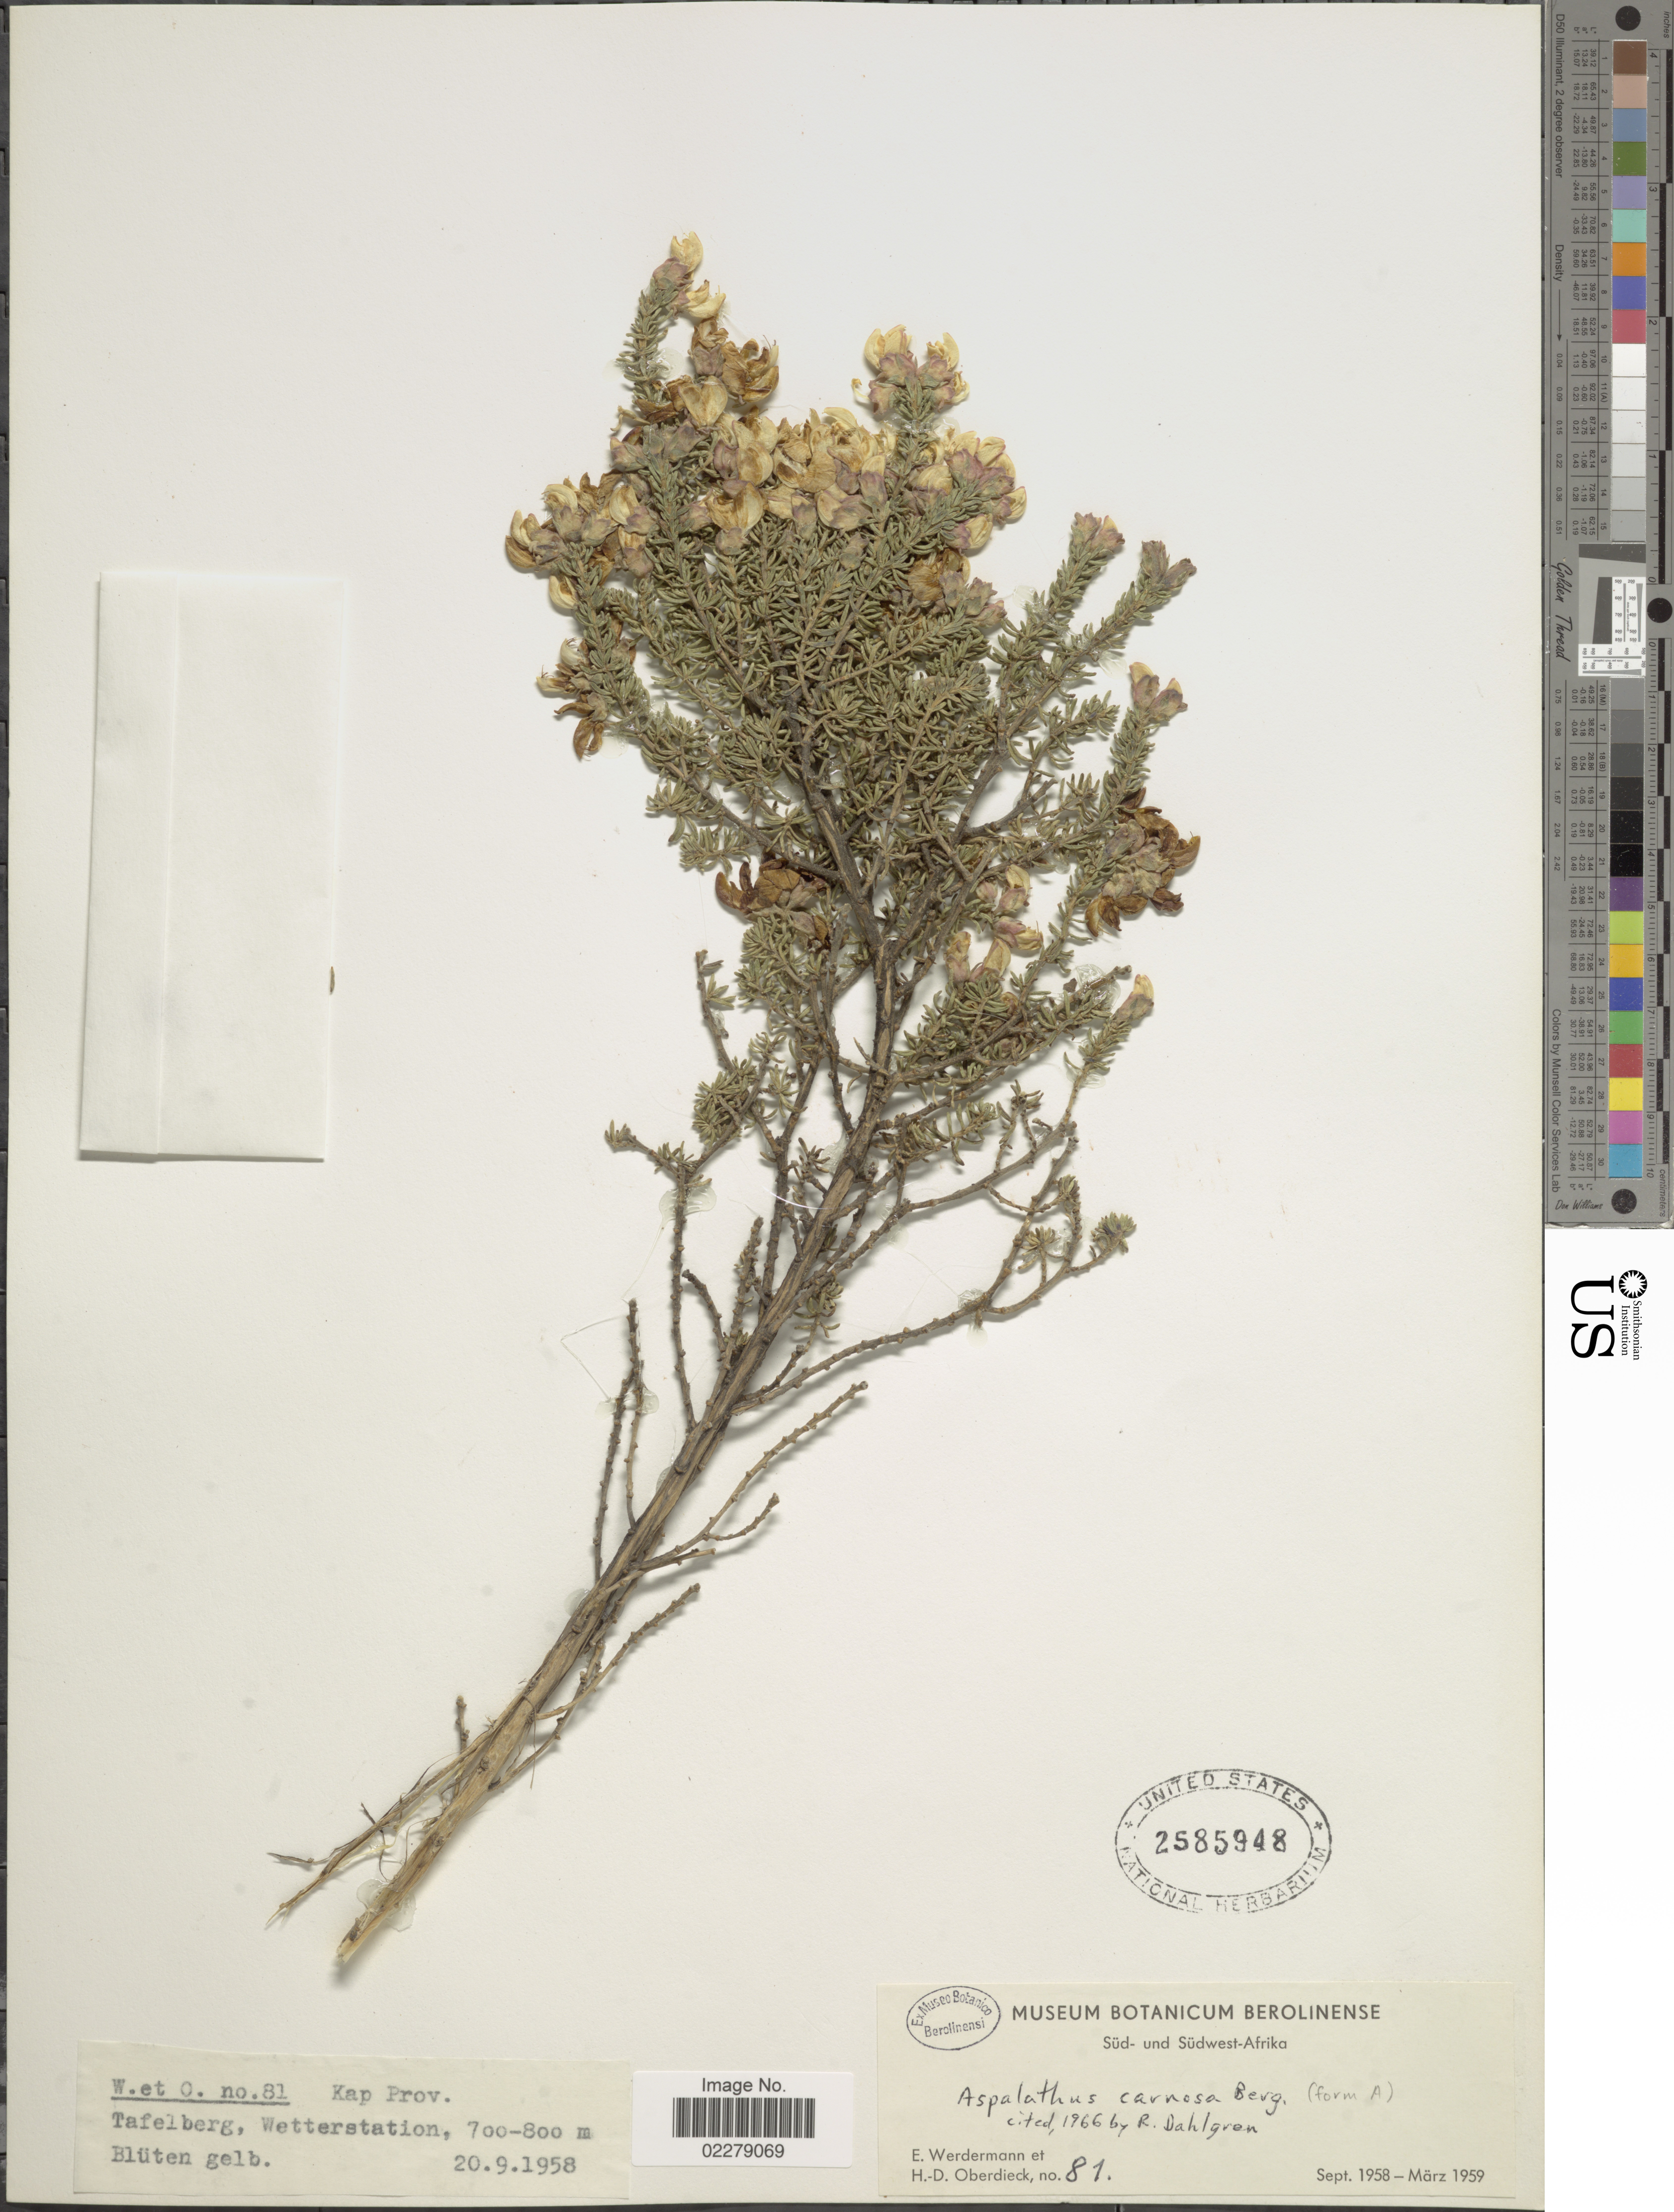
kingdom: Plantae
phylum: Tracheophyta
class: Magnoliopsida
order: Fabales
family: Fabaceae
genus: Aspalathus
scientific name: Aspalathus carnosa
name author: Bergius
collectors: E. Werdermann & H. Oberdieck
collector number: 81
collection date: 1958-09-20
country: South Africa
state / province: Western Cape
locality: Sud- und Sudwest- Afrika. Kap Prov. Tafelberg, Wetterstation. Bluten gelb.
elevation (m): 700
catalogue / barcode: US 2585948